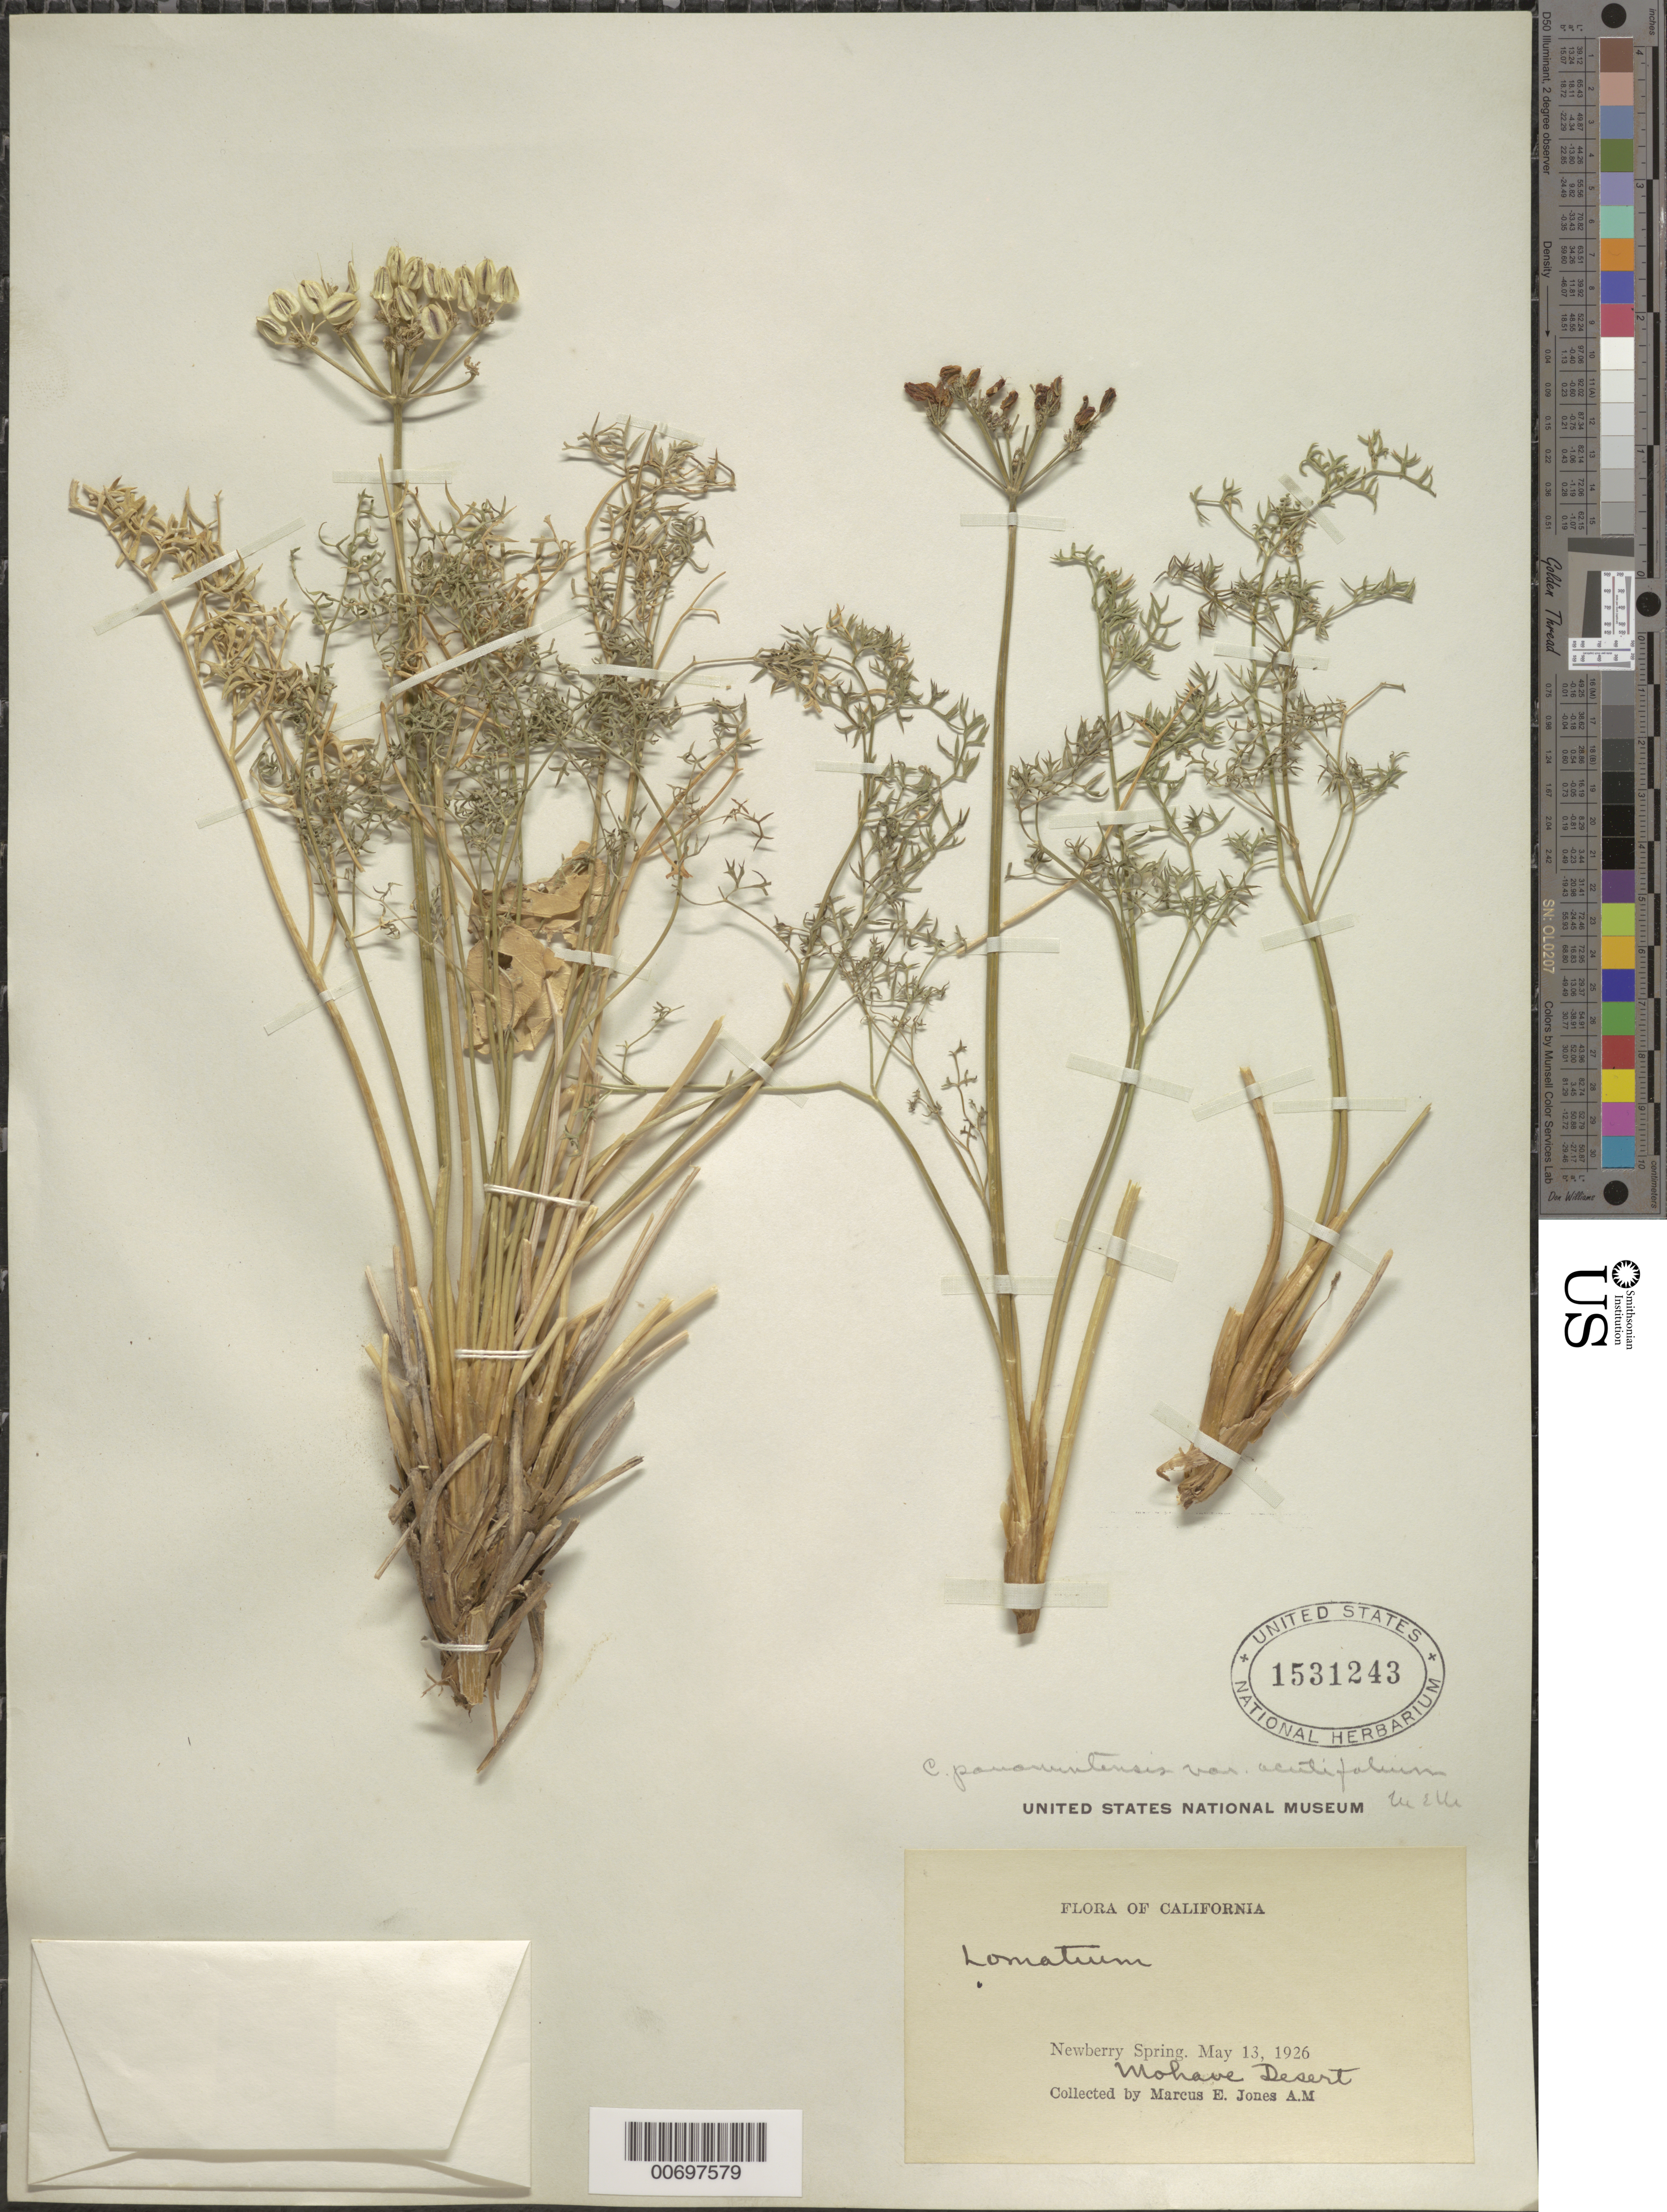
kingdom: Plantae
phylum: Tracheophyta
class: Magnoliopsida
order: Apiales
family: Apiaceae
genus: Cymopterus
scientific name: Cymopterus panamintensis var. acutifolius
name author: (J.M. Coult. & Rose) Munz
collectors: M. E. Jones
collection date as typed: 13 May 1926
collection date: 1926-05-13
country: United States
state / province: California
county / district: San Bernardino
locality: Newberry Springs, Mojave Desert.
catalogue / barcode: US 1531243